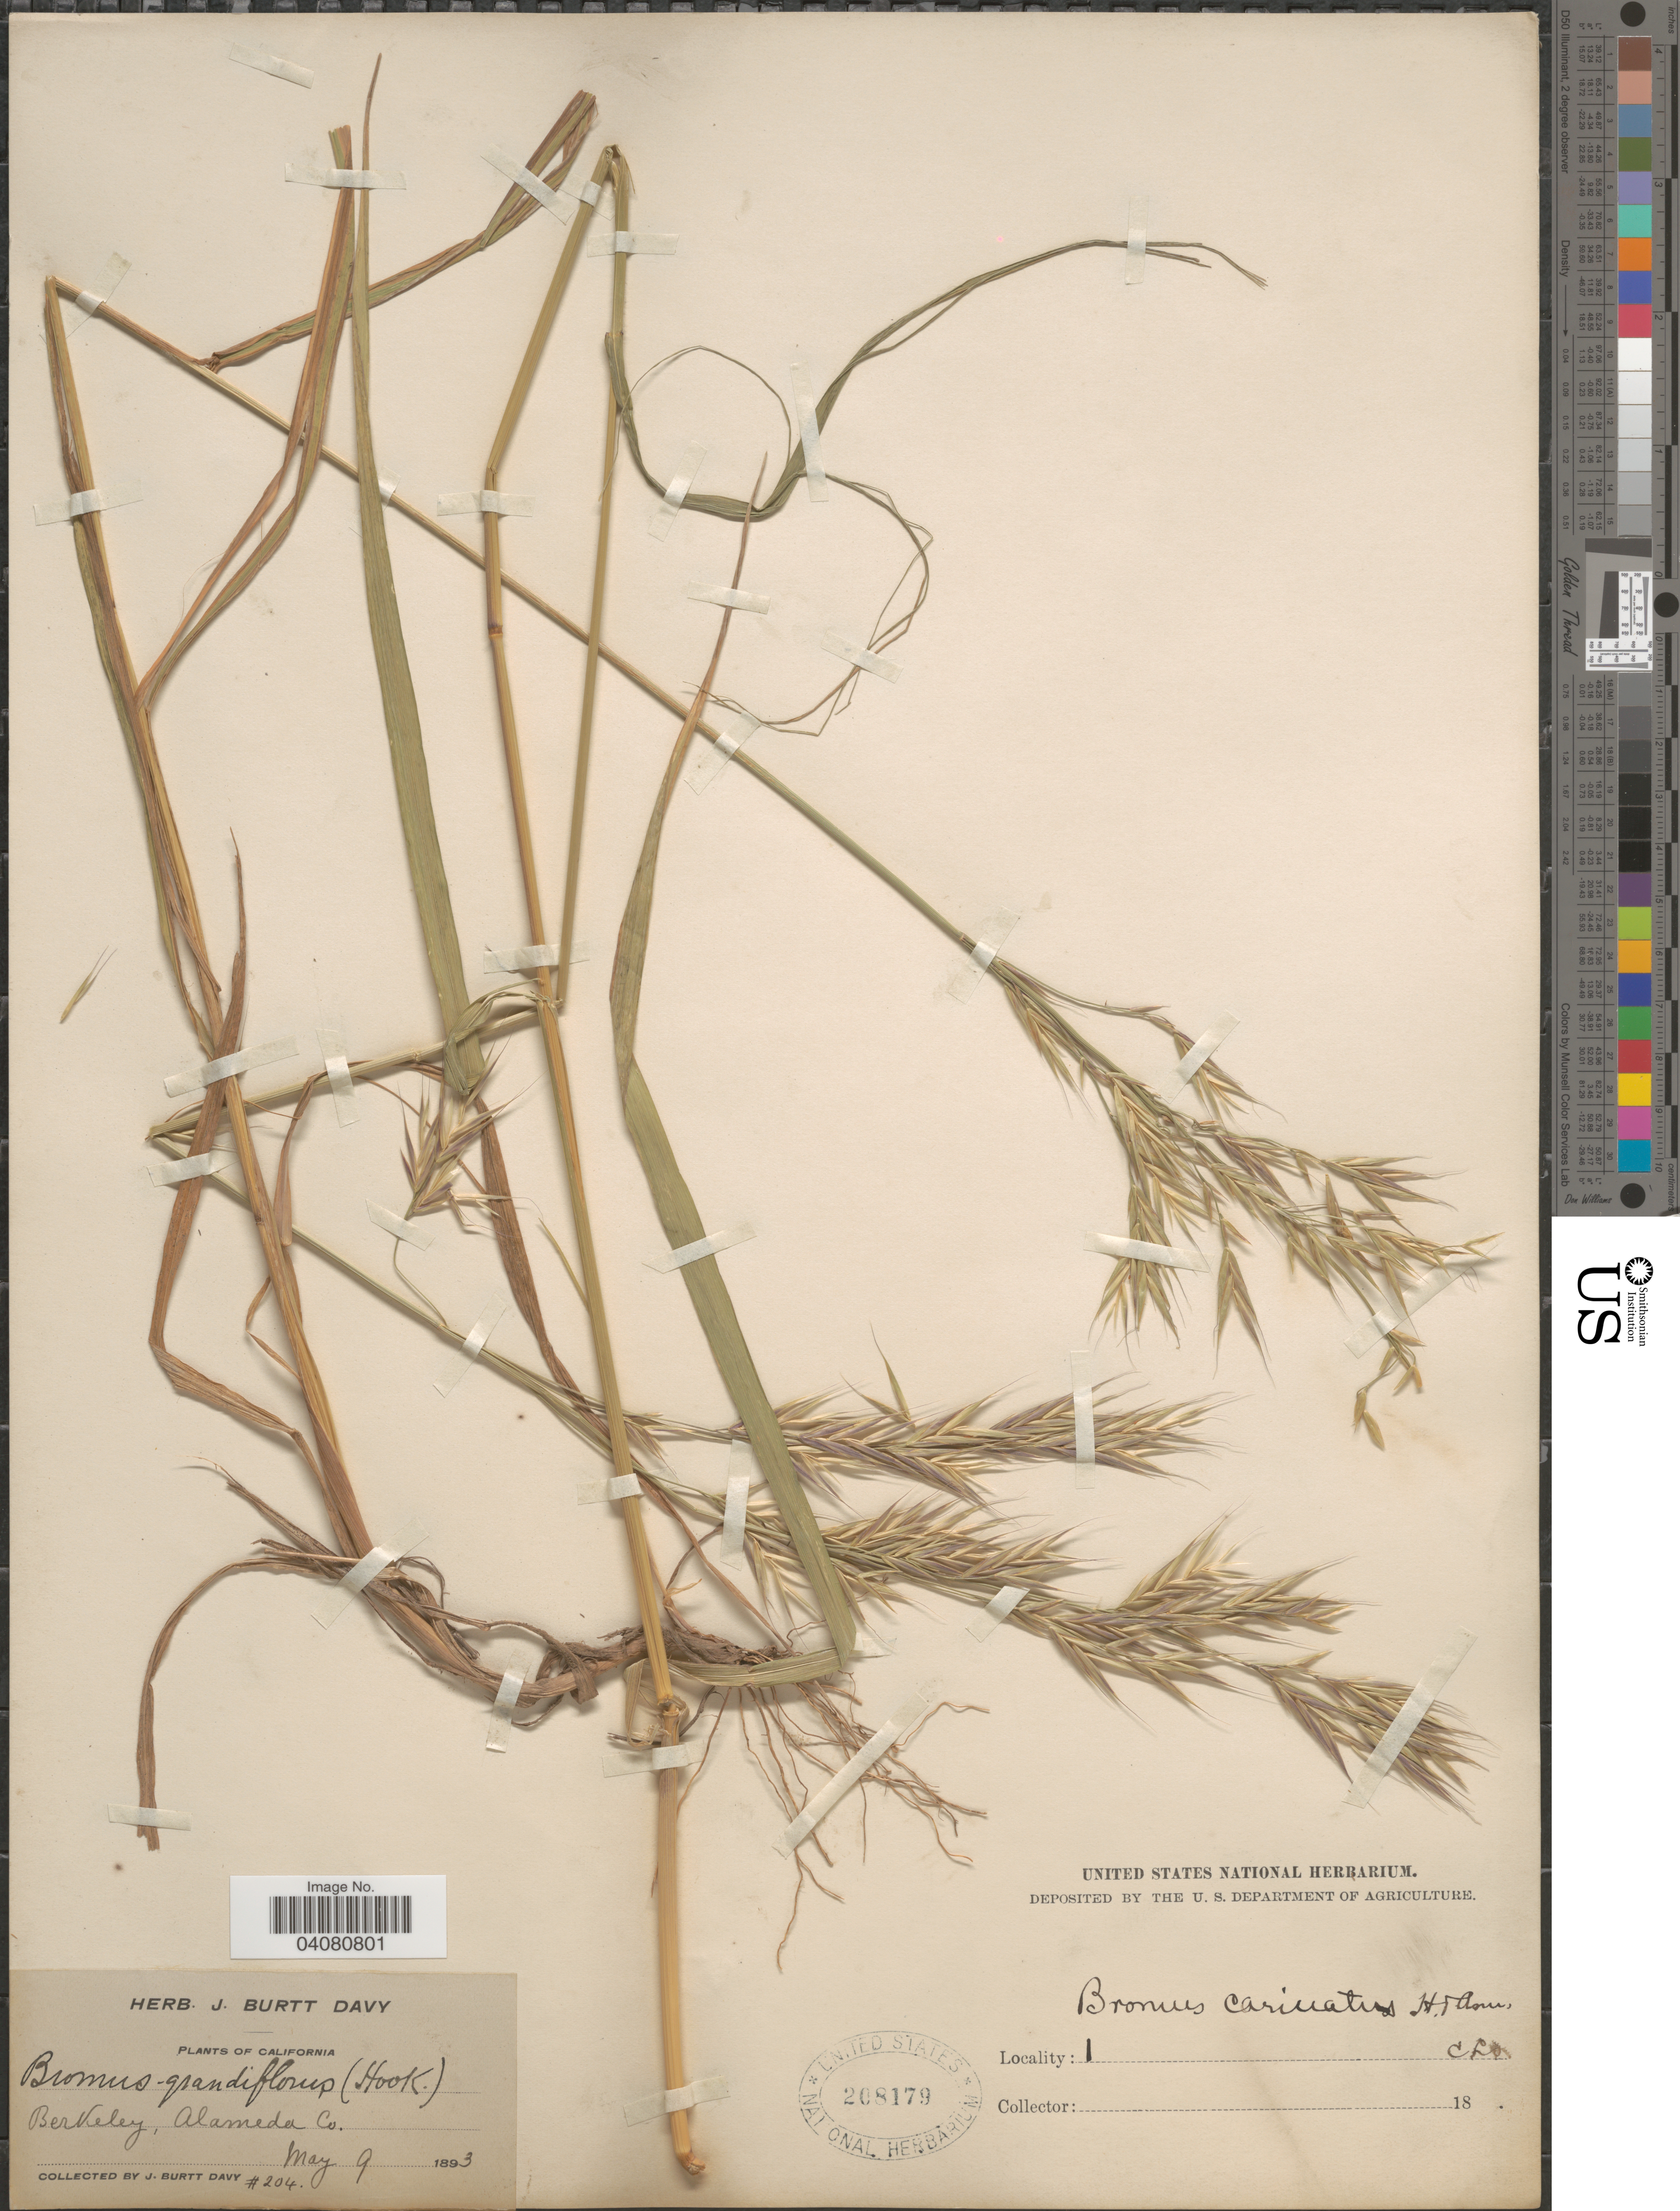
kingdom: Plantae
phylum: Tracheophyta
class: Liliopsida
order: Poales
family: Poaceae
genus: Bromus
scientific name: Bromus carinatus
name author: Hook. & Arn.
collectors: J. Burtt Davy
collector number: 204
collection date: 1893-05-09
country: United States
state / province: California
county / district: Alameda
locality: Berkeley, Alameda Co.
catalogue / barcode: US 208179